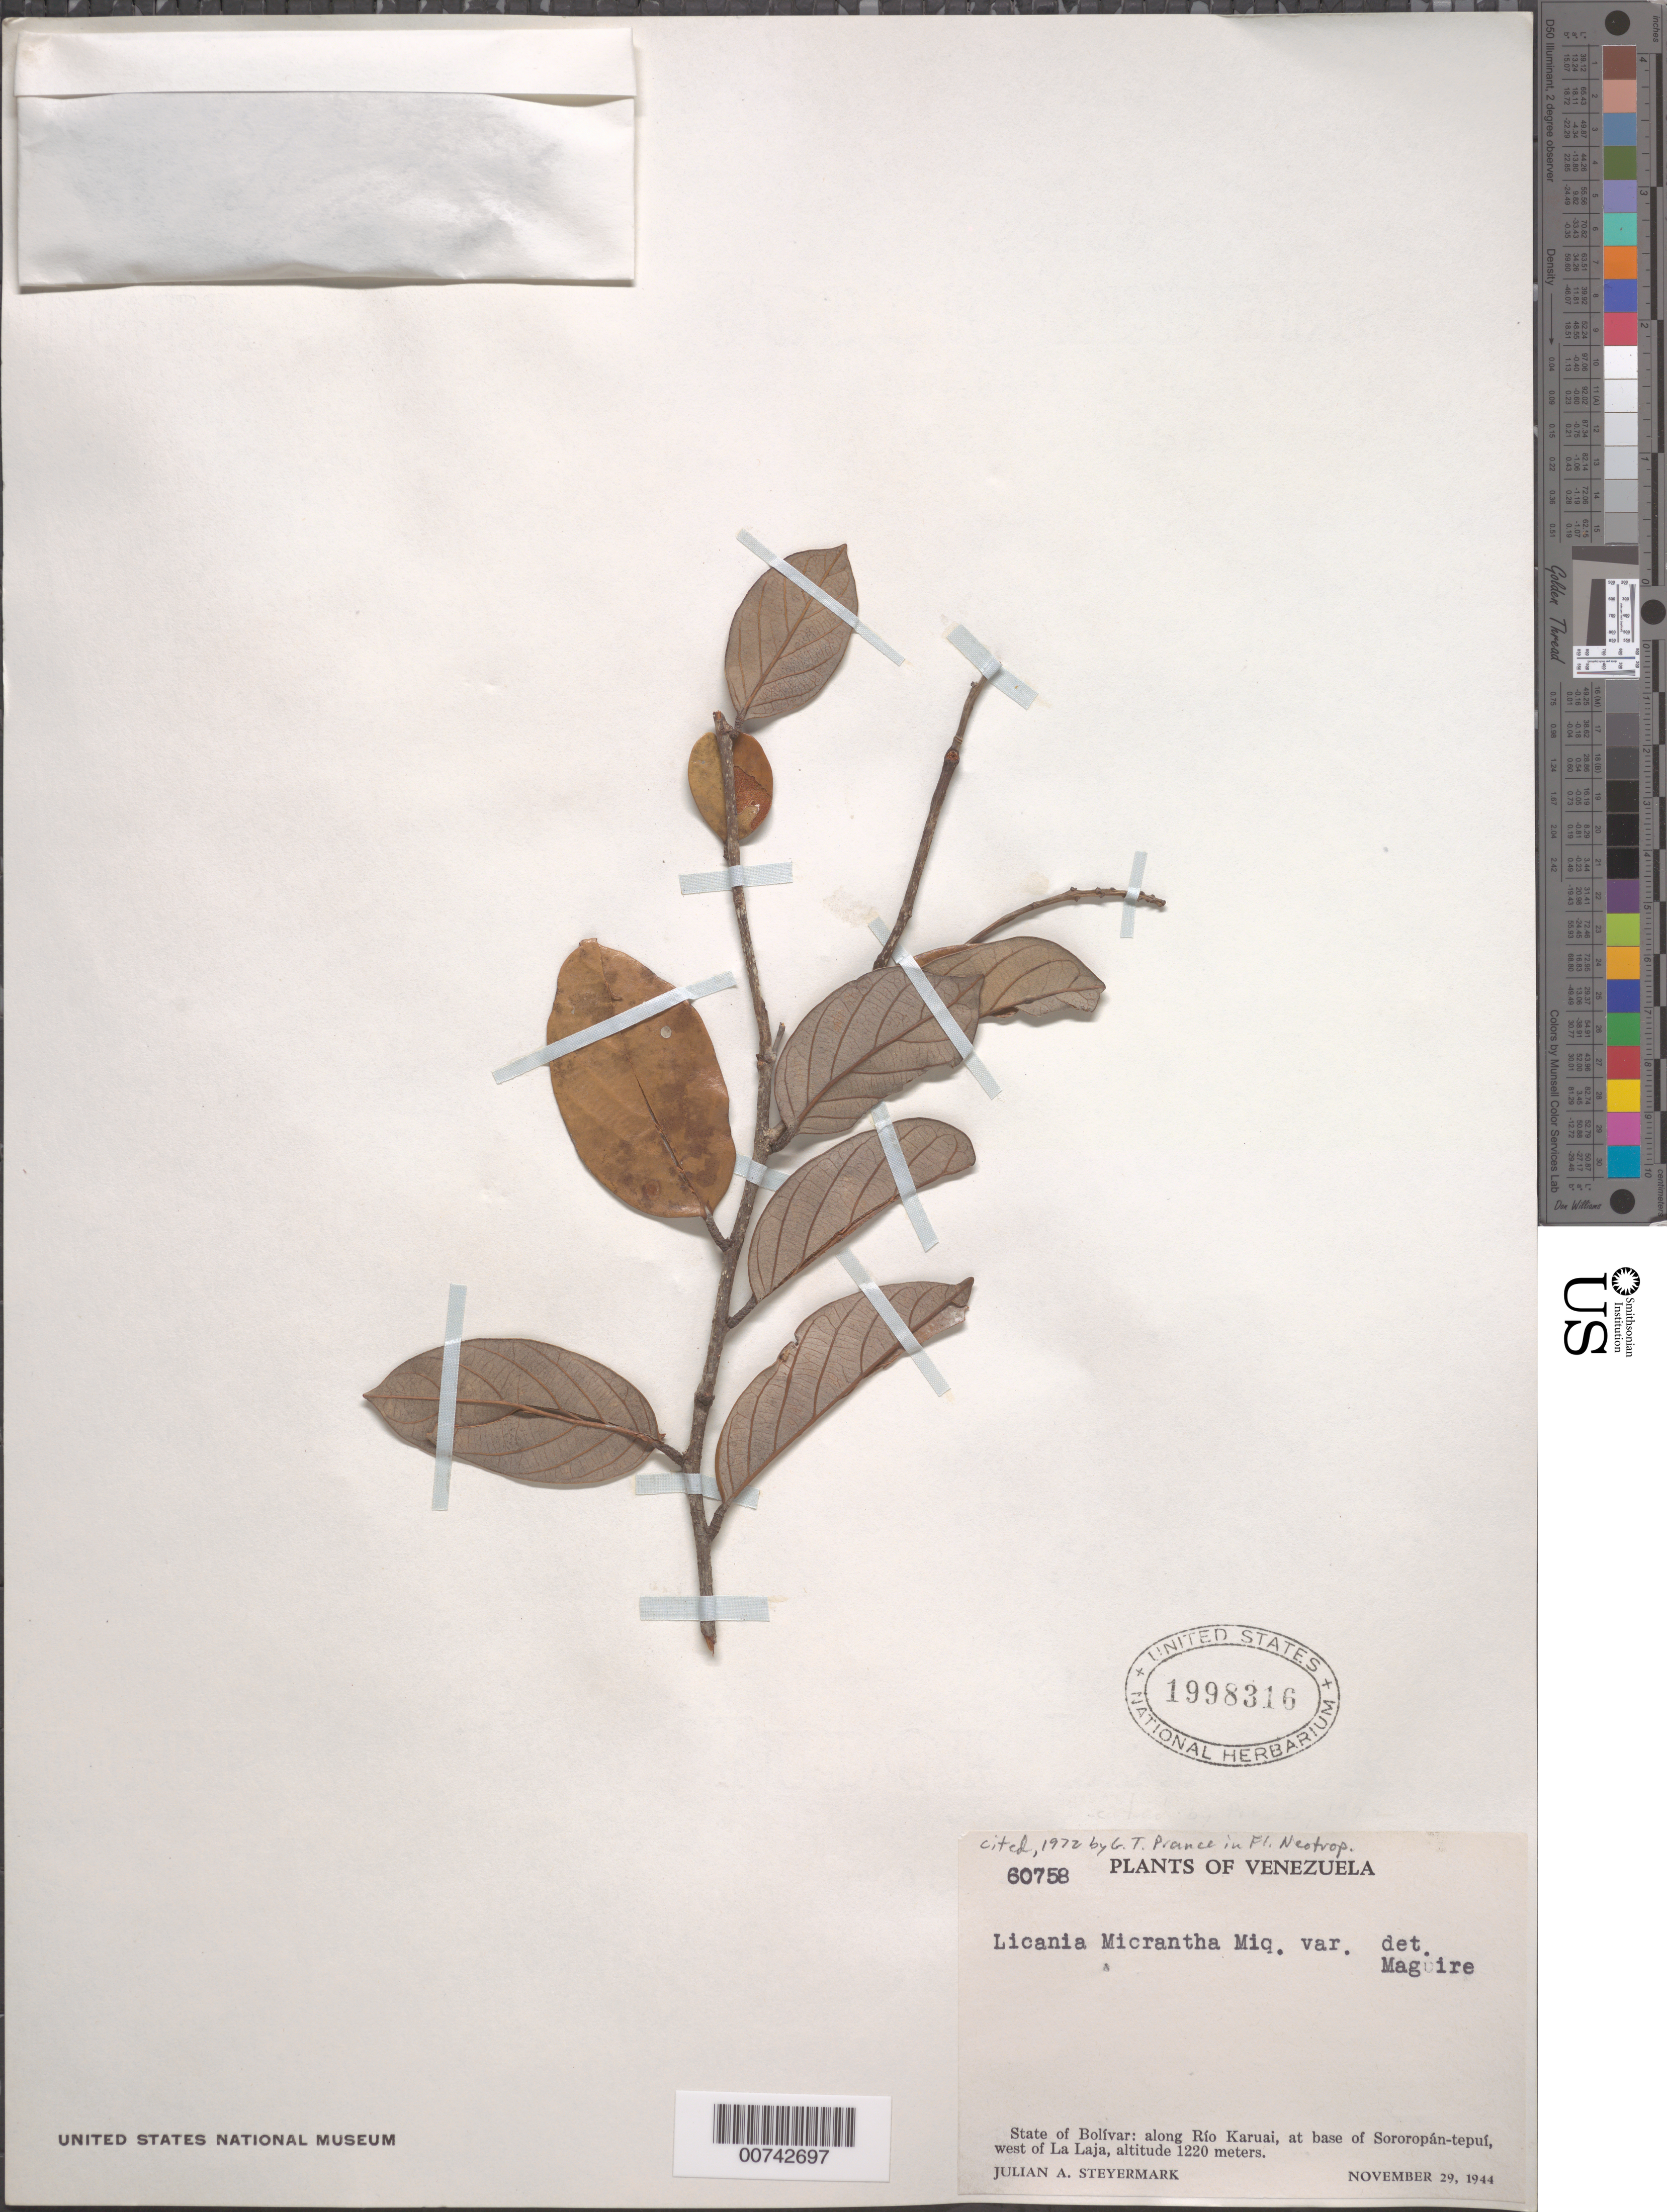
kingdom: Plantae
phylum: Tracheophyta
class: Magnoliopsida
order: Malpighiales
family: Chrysobalanaceae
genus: Licania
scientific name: Licania micrantha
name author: Miq.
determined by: Maguire, Bassett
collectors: J. Steyermark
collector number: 60758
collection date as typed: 29-Nov-44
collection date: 1944-11-29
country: Venezuela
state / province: Bolívar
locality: Río Karuai, base of Sororopán-tepuí, W of La Laja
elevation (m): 1220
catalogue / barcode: US 1998316